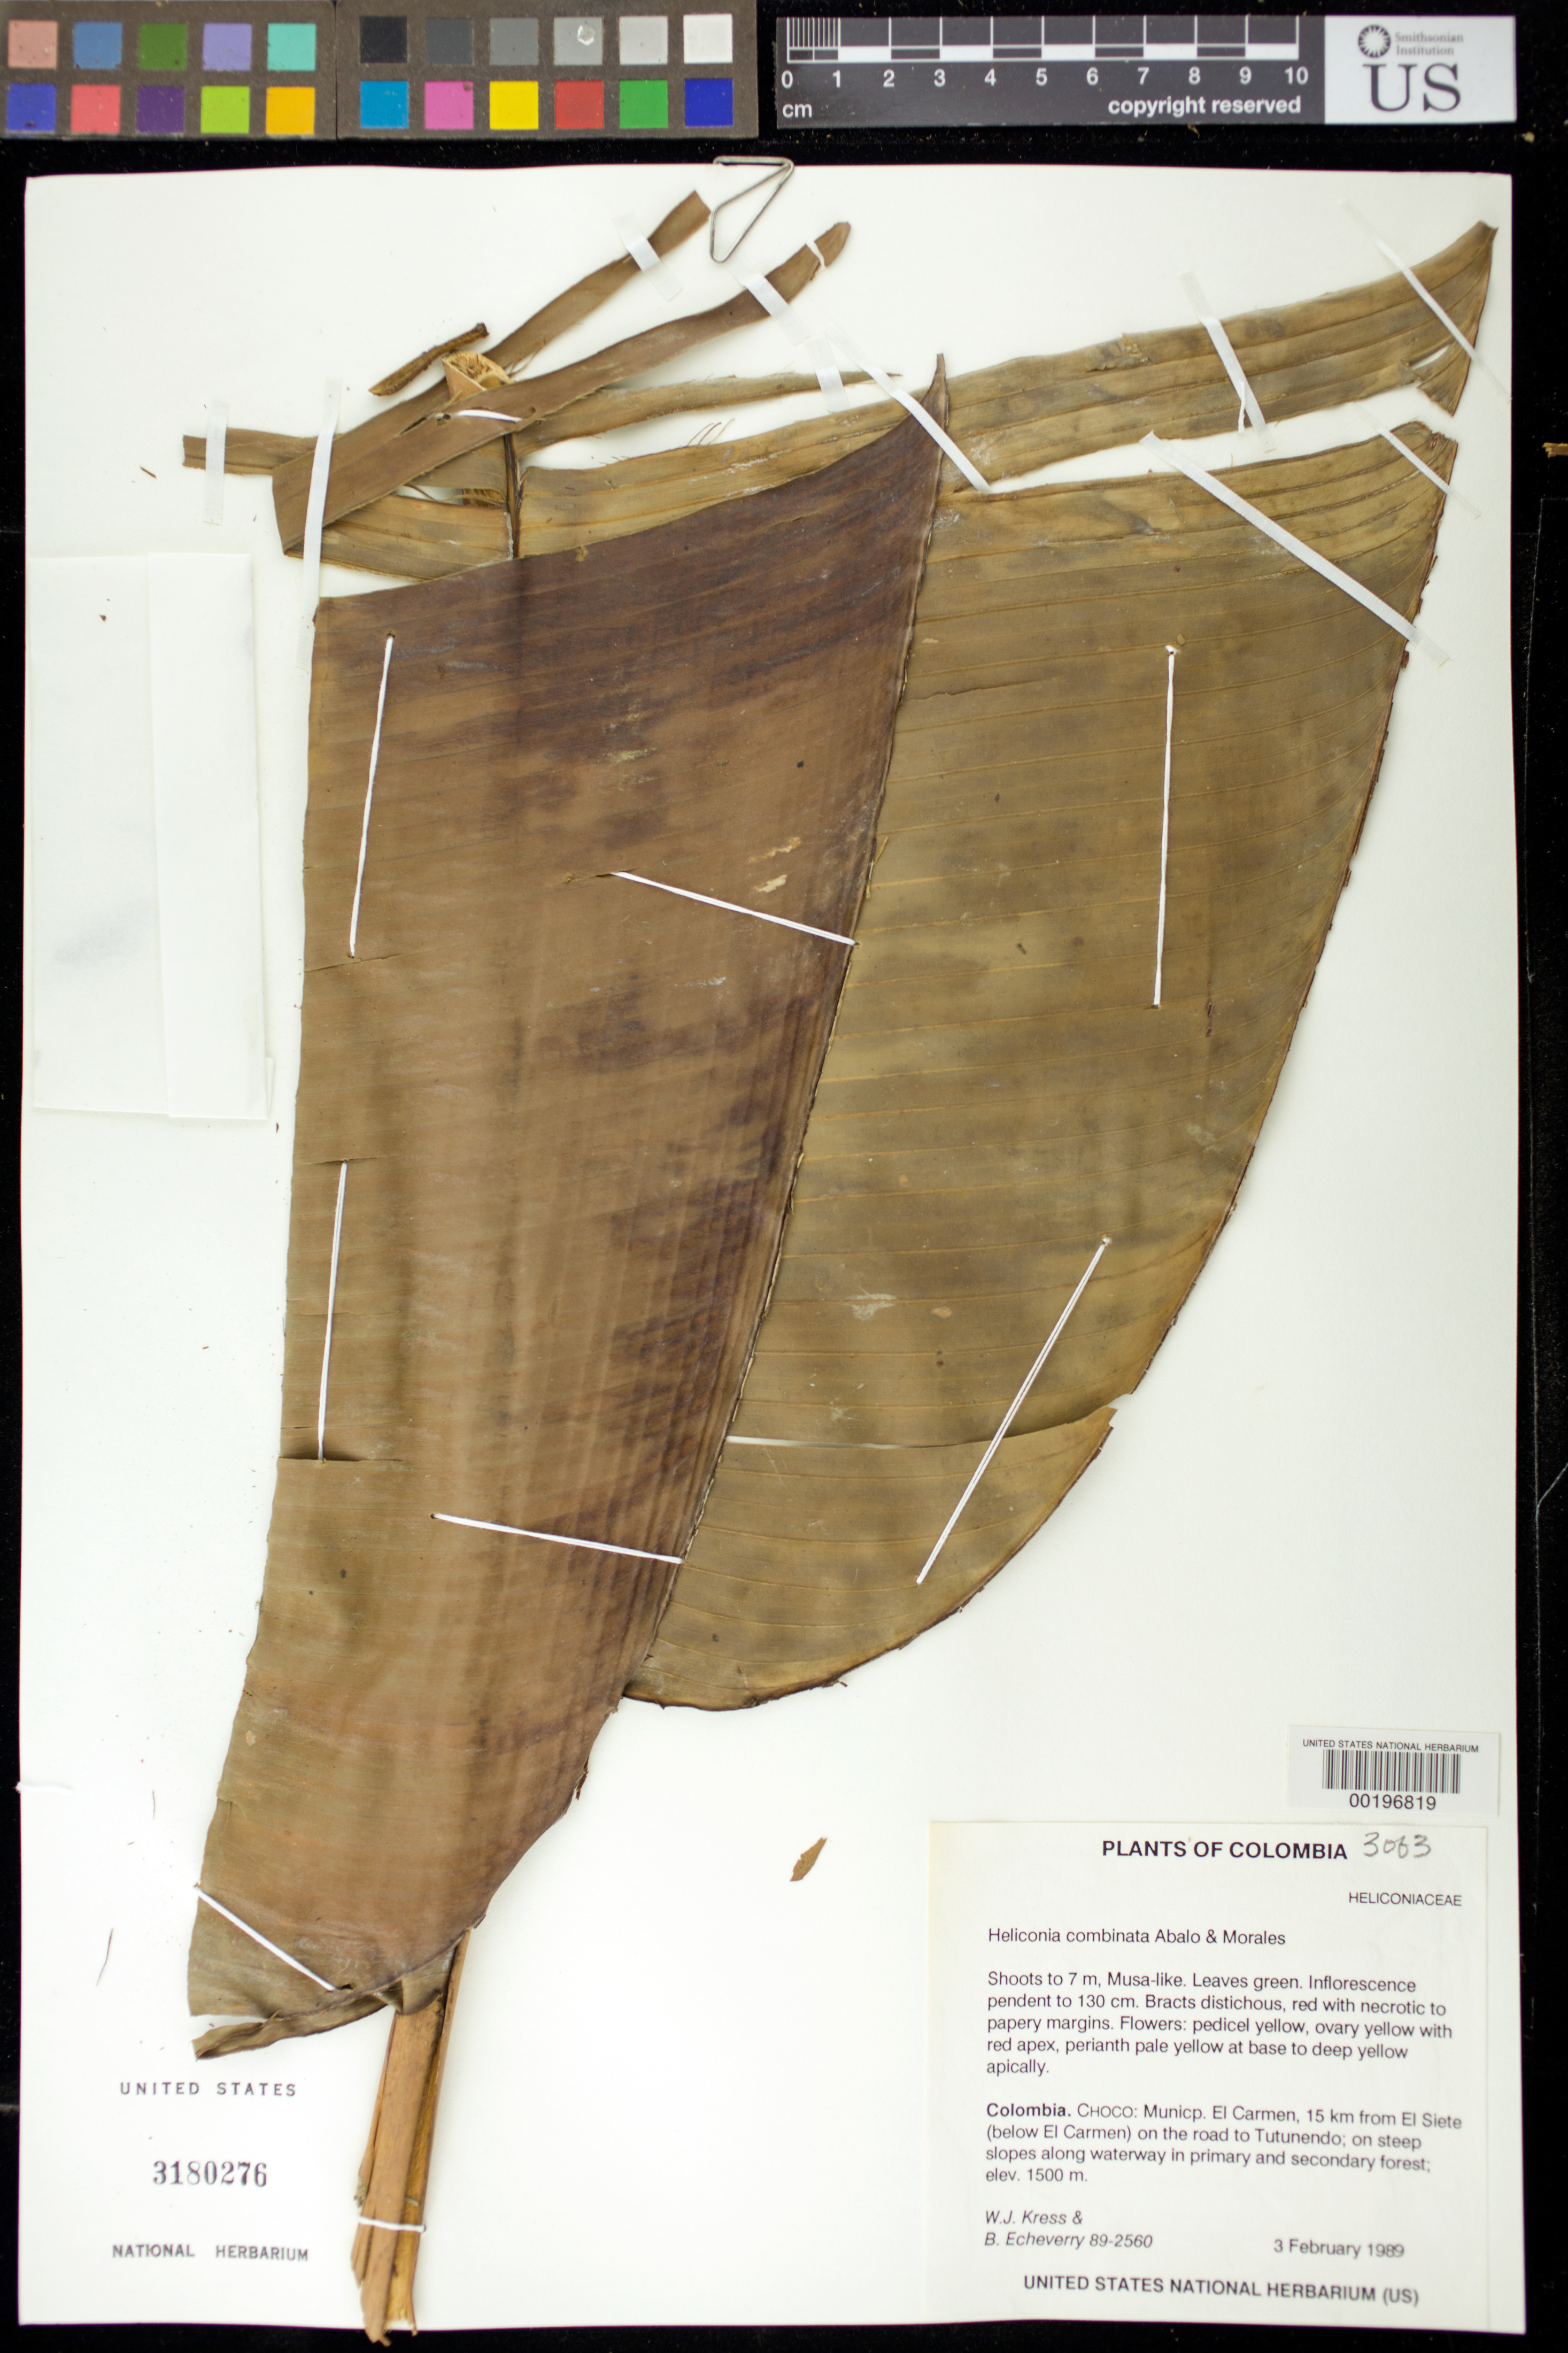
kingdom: Plantae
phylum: Tracheophyta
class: Liliopsida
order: Zingiberales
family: Heliconiaceae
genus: Heliconia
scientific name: Heliconia combinata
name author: Abalo & G. Morales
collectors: W. J. Kress & B. Echeverry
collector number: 89-2560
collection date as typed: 03 Feb 1989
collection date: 1989-02-03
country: Colombia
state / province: Chocó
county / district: El Carmen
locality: Municp. el Carmen, 15 km from el Siete (below el Carmen) on road to TutUnendo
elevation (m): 1500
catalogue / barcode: US 3180276